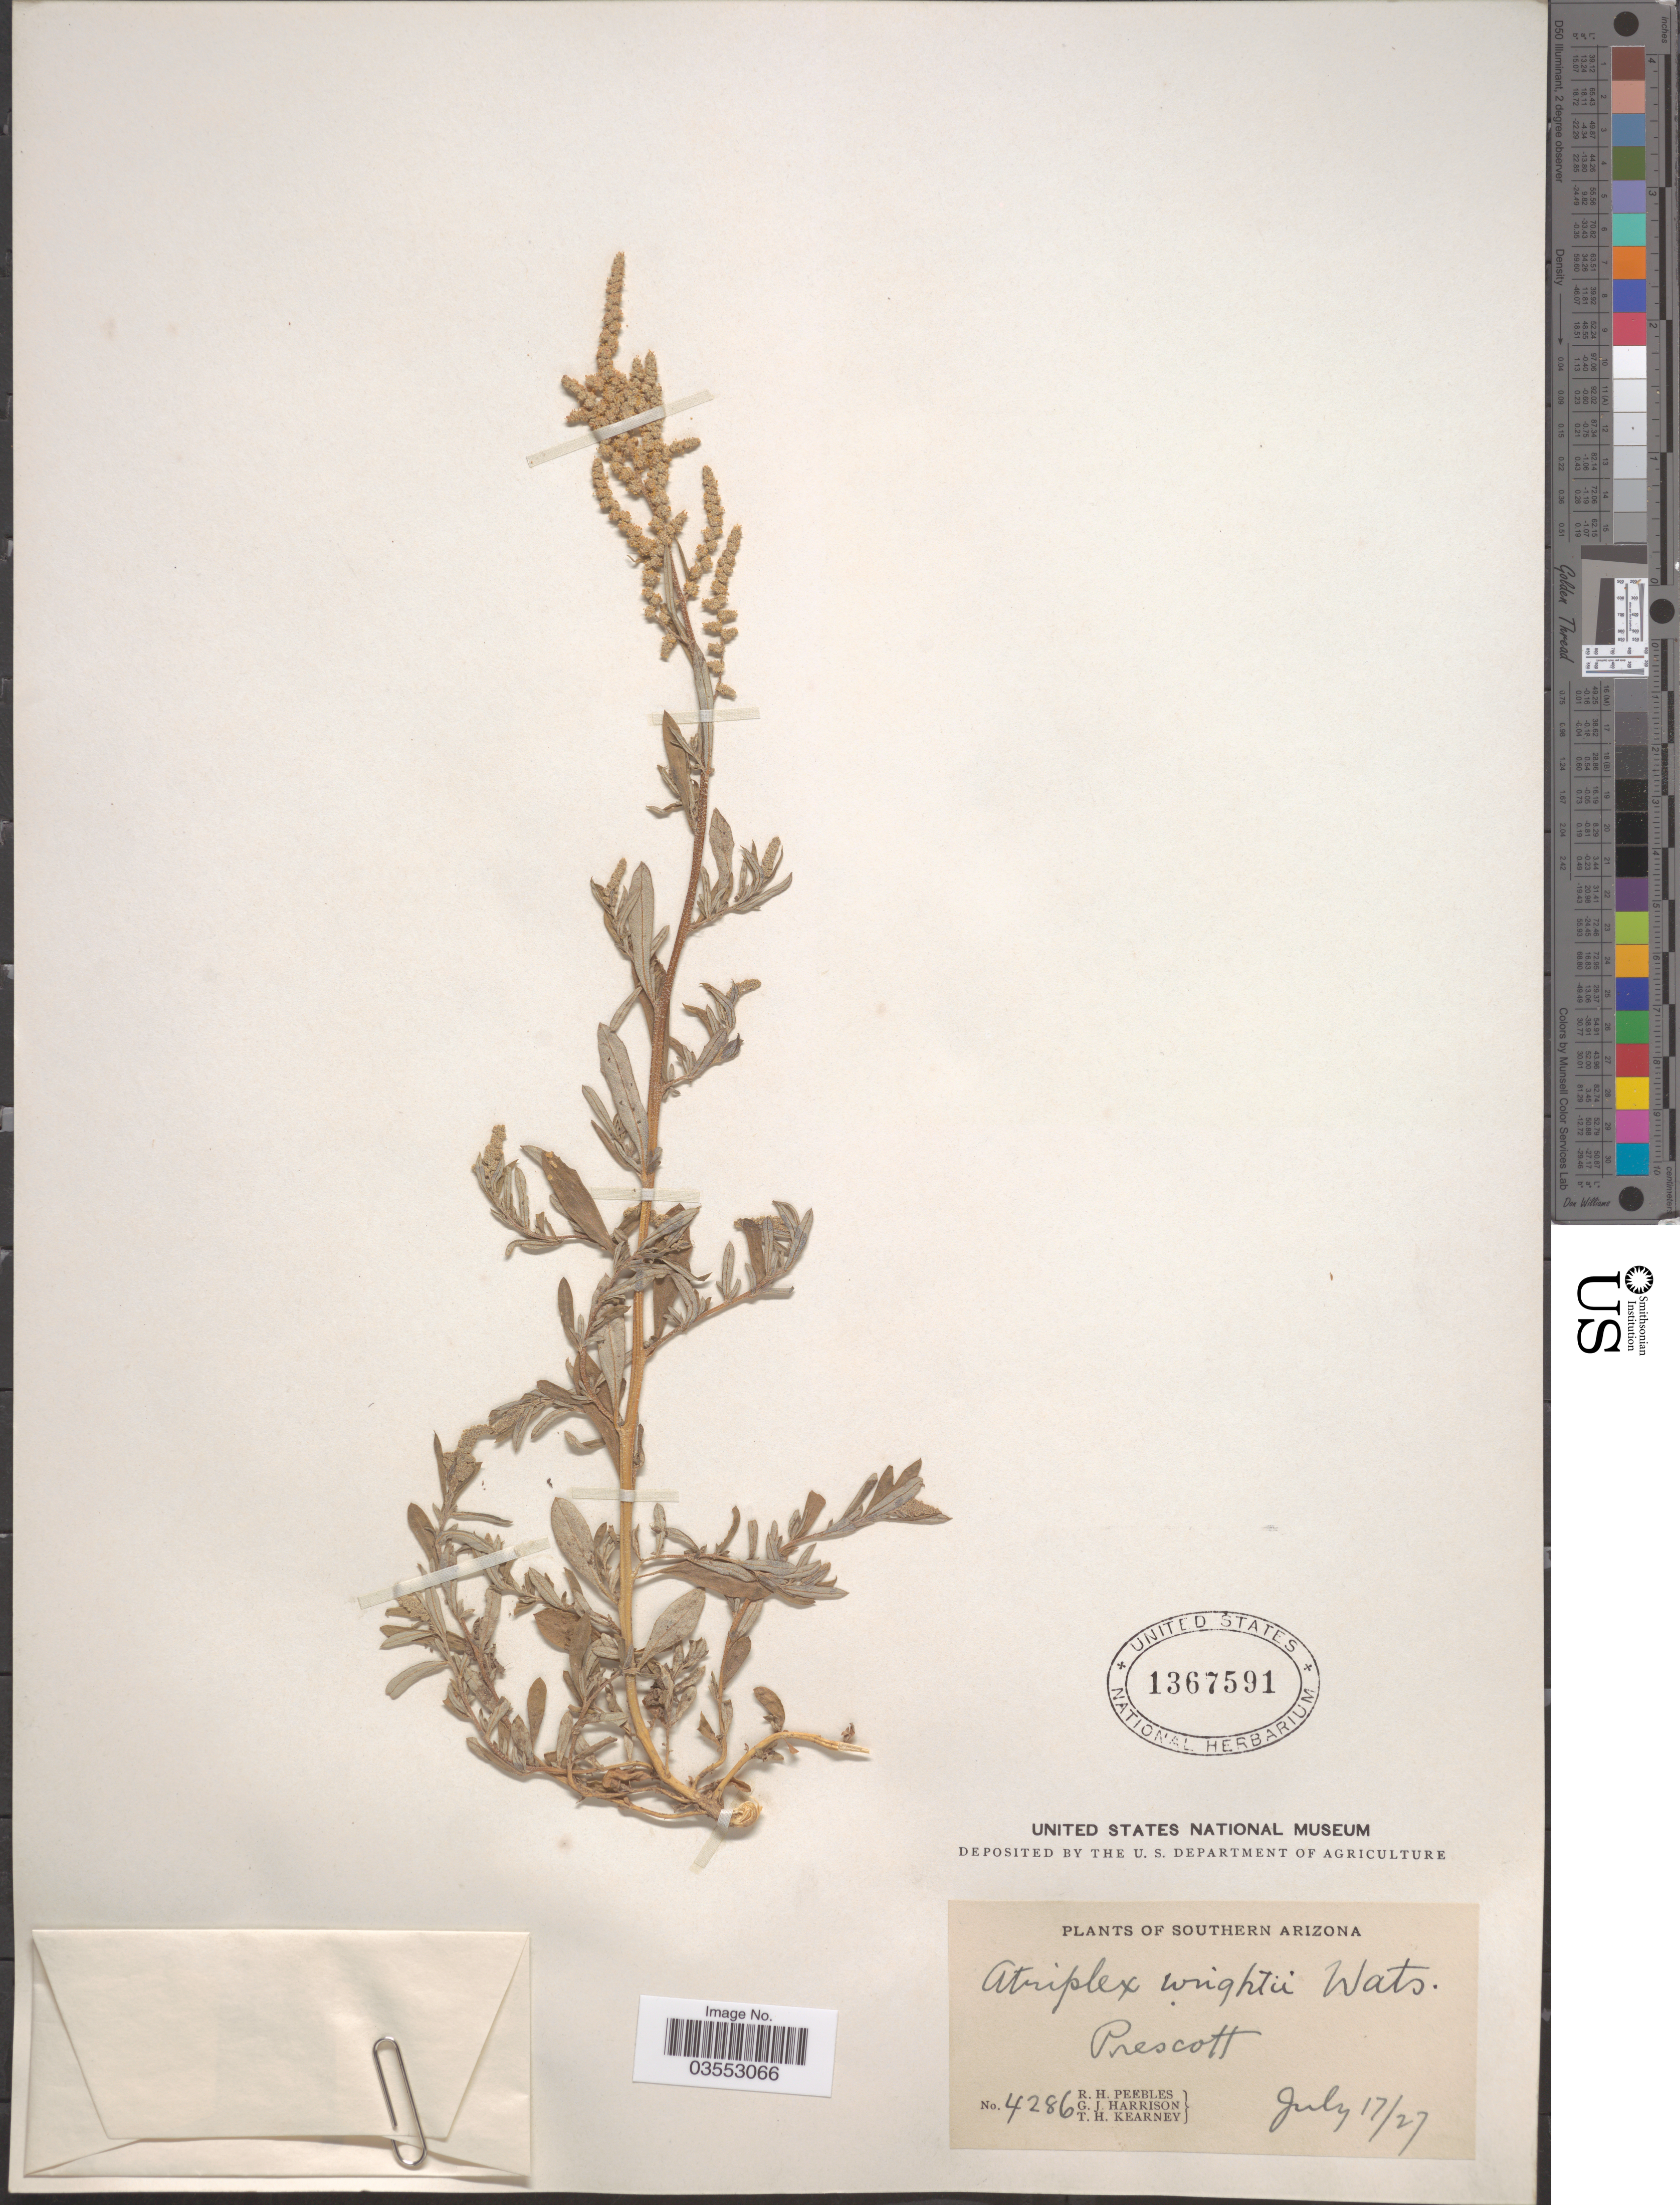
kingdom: Plantae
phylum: Tracheophyta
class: Magnoliopsida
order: Caryophyllales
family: Amaranthaceae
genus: Atriplex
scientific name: Atriplex wrightii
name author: S. Watson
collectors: R. H. Peebles, G. J. Harrison & T. H. Kearney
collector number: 4286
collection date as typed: Transcribed d/m/y: 17/7/27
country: United States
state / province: Arizona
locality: Southern Arizona. Prescott.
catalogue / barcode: US 1367591